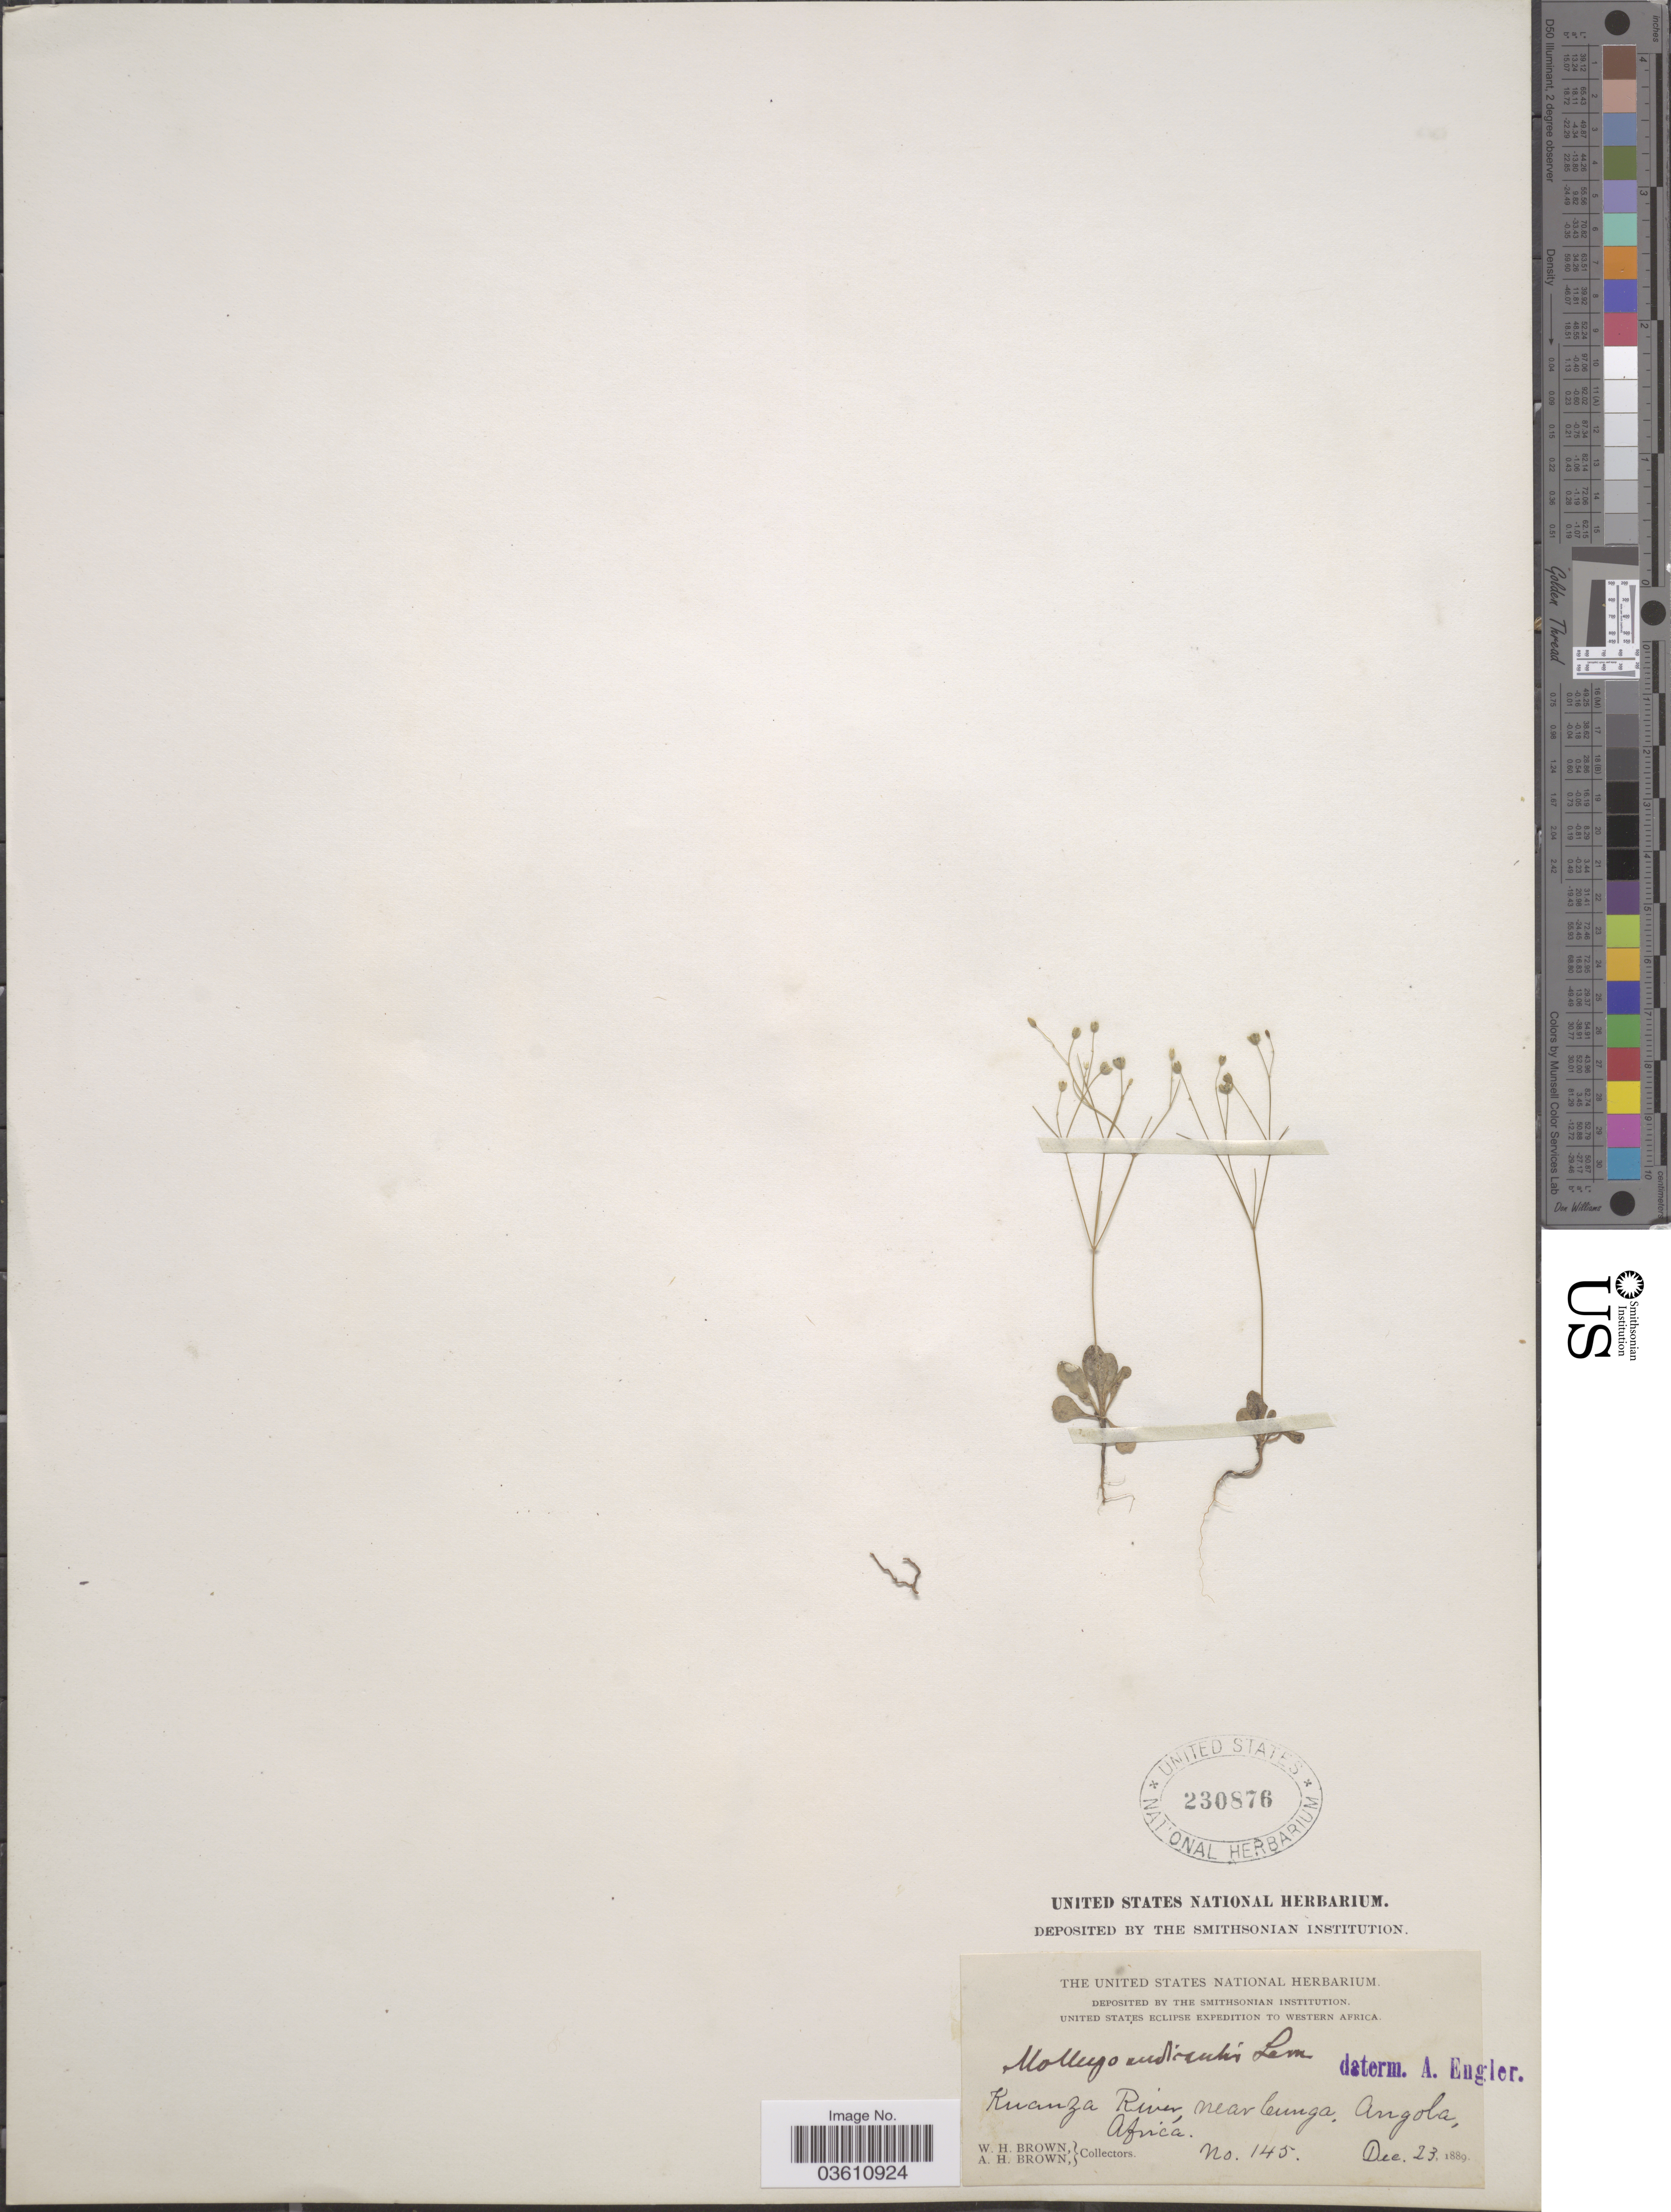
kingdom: Plantae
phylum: Tracheophyta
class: Magnoliopsida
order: Caryophyllales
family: Molluginaceae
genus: Paramollugo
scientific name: Paramollugo nudicaulis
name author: (Lam.) Thulin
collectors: W. H. Brown & A. H. Brown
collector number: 145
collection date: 1889-12-23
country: Angola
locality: Kuanza River, near Cunga. Western Africa.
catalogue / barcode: US 230876